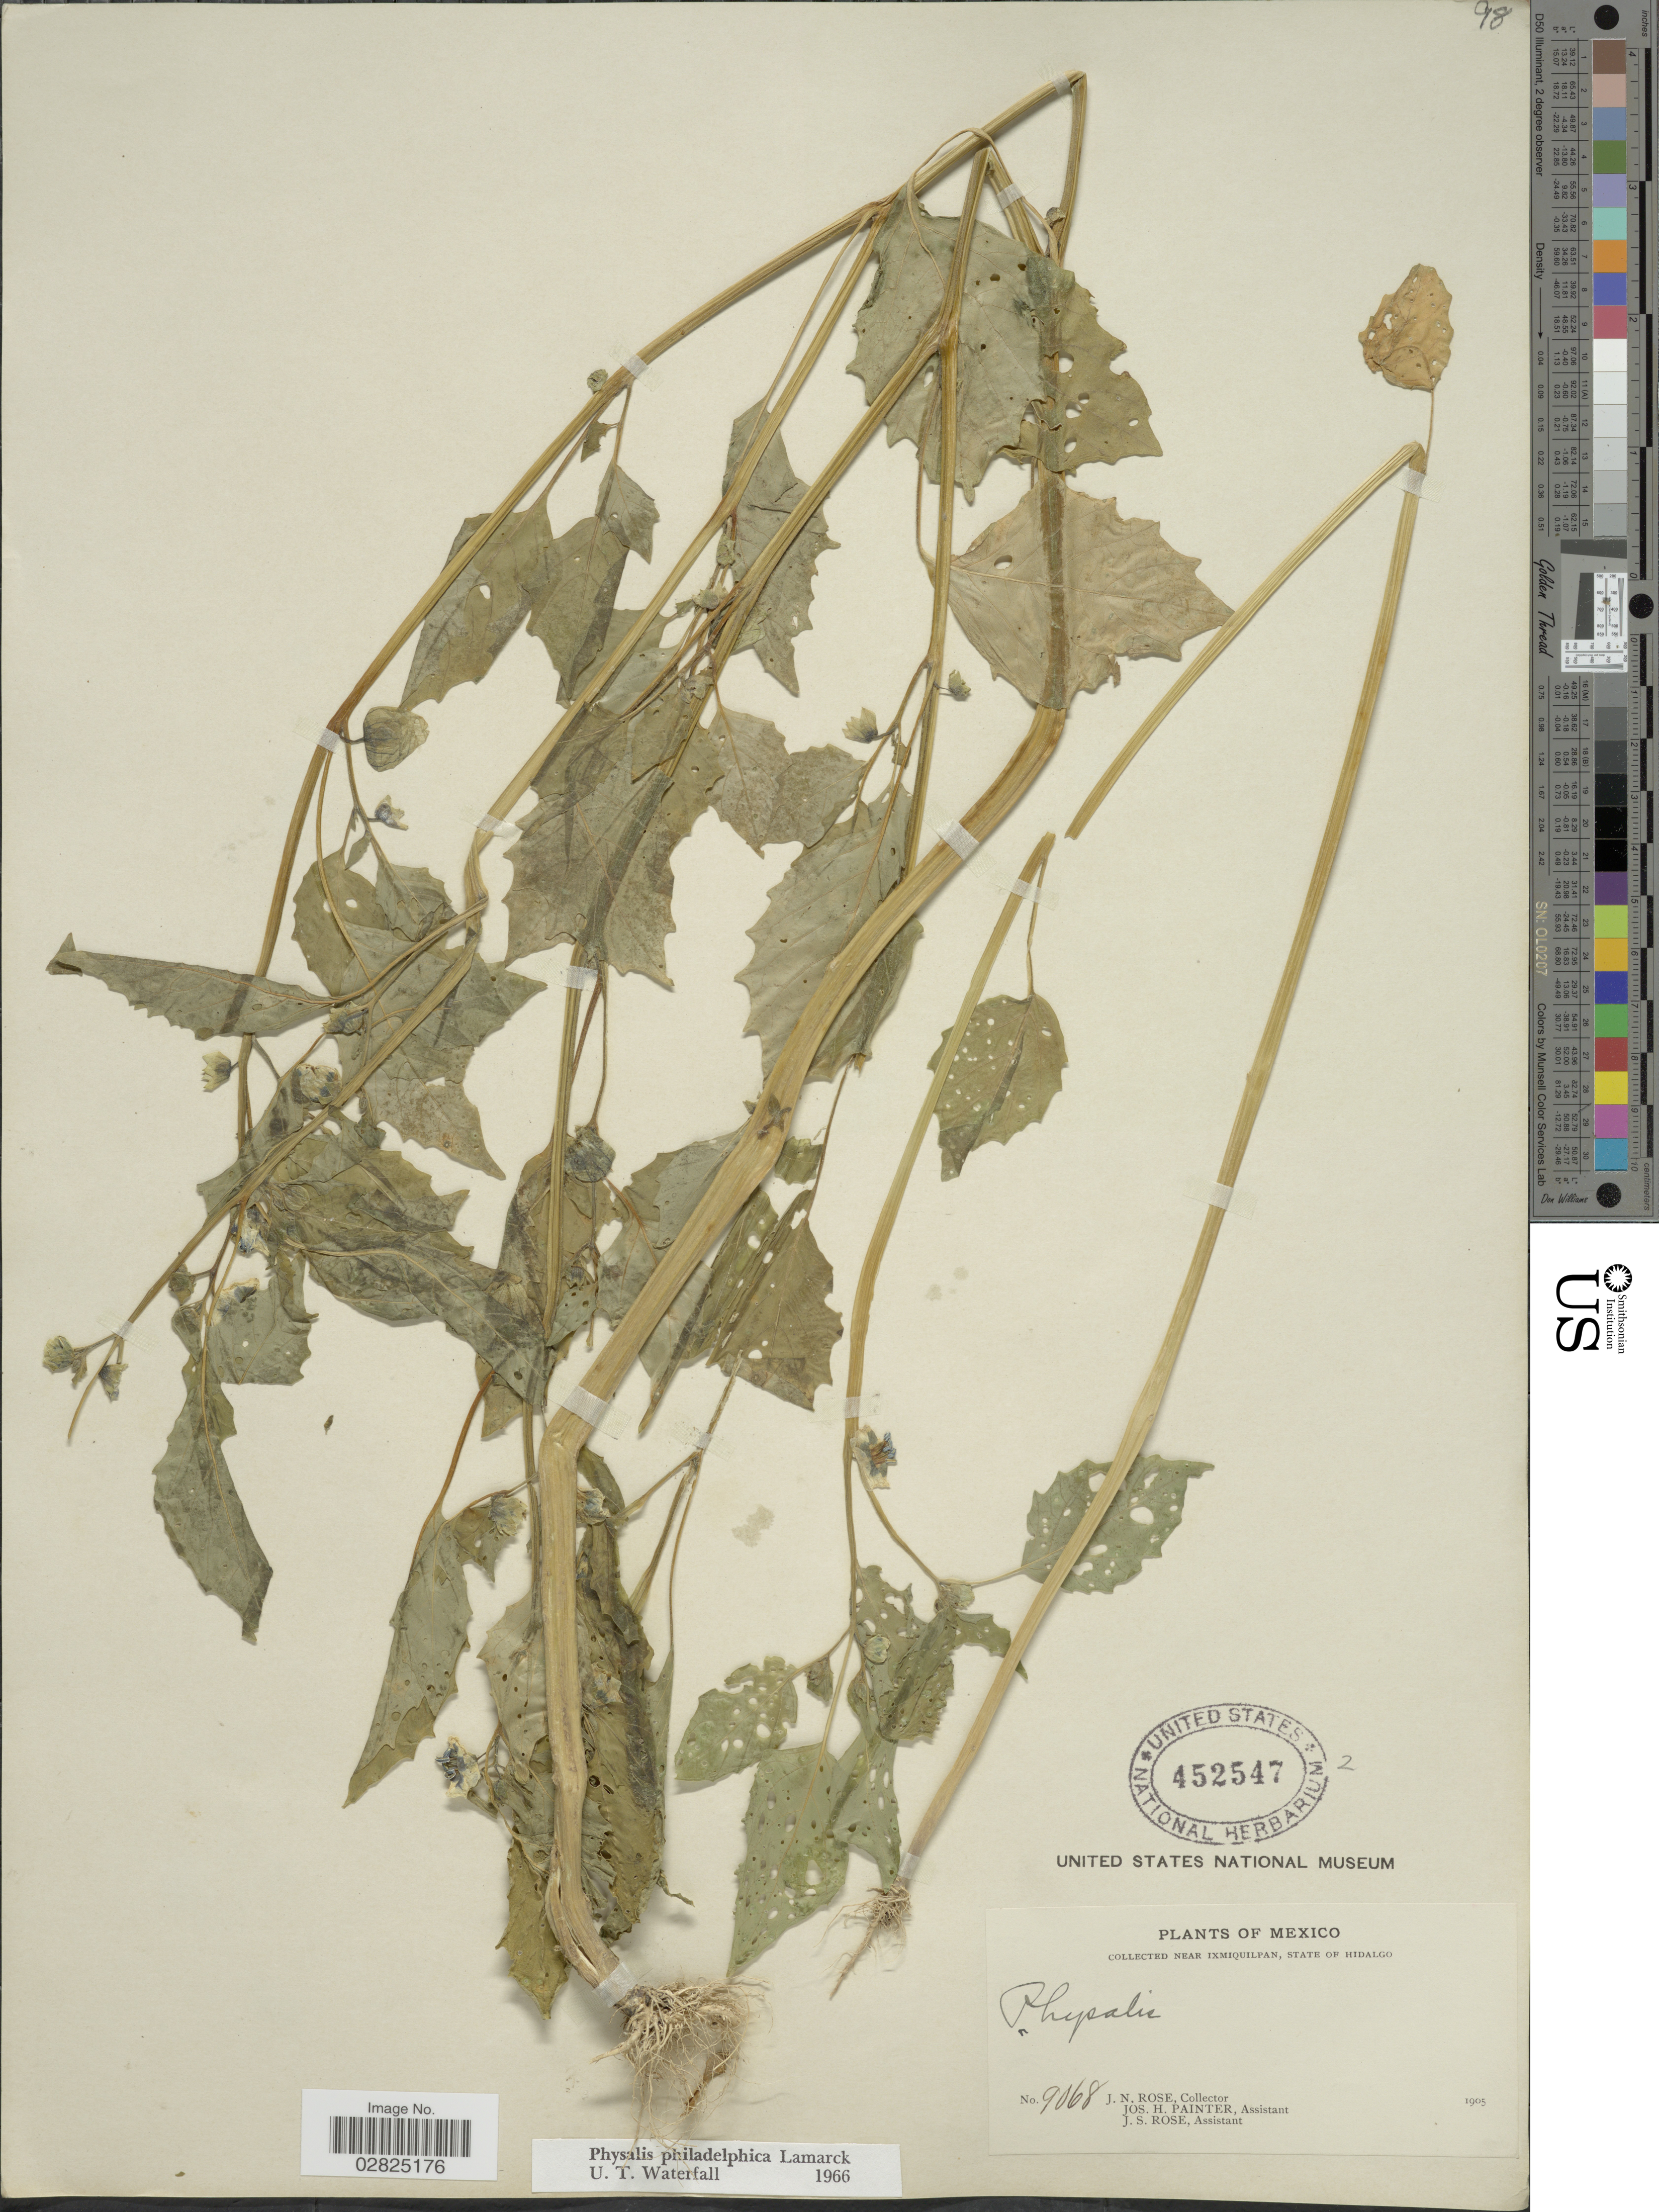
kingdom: Plantae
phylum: Tracheophyta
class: Magnoliopsida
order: Solanales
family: Solanaceae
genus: Physalis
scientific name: Physalis philadelphica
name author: Lam.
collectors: J. N. Rose, J. H. Painter & J. S. Rose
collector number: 9068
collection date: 1905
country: Mexico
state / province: Hidalgo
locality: Near Ixmiquilpan.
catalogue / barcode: US 452547